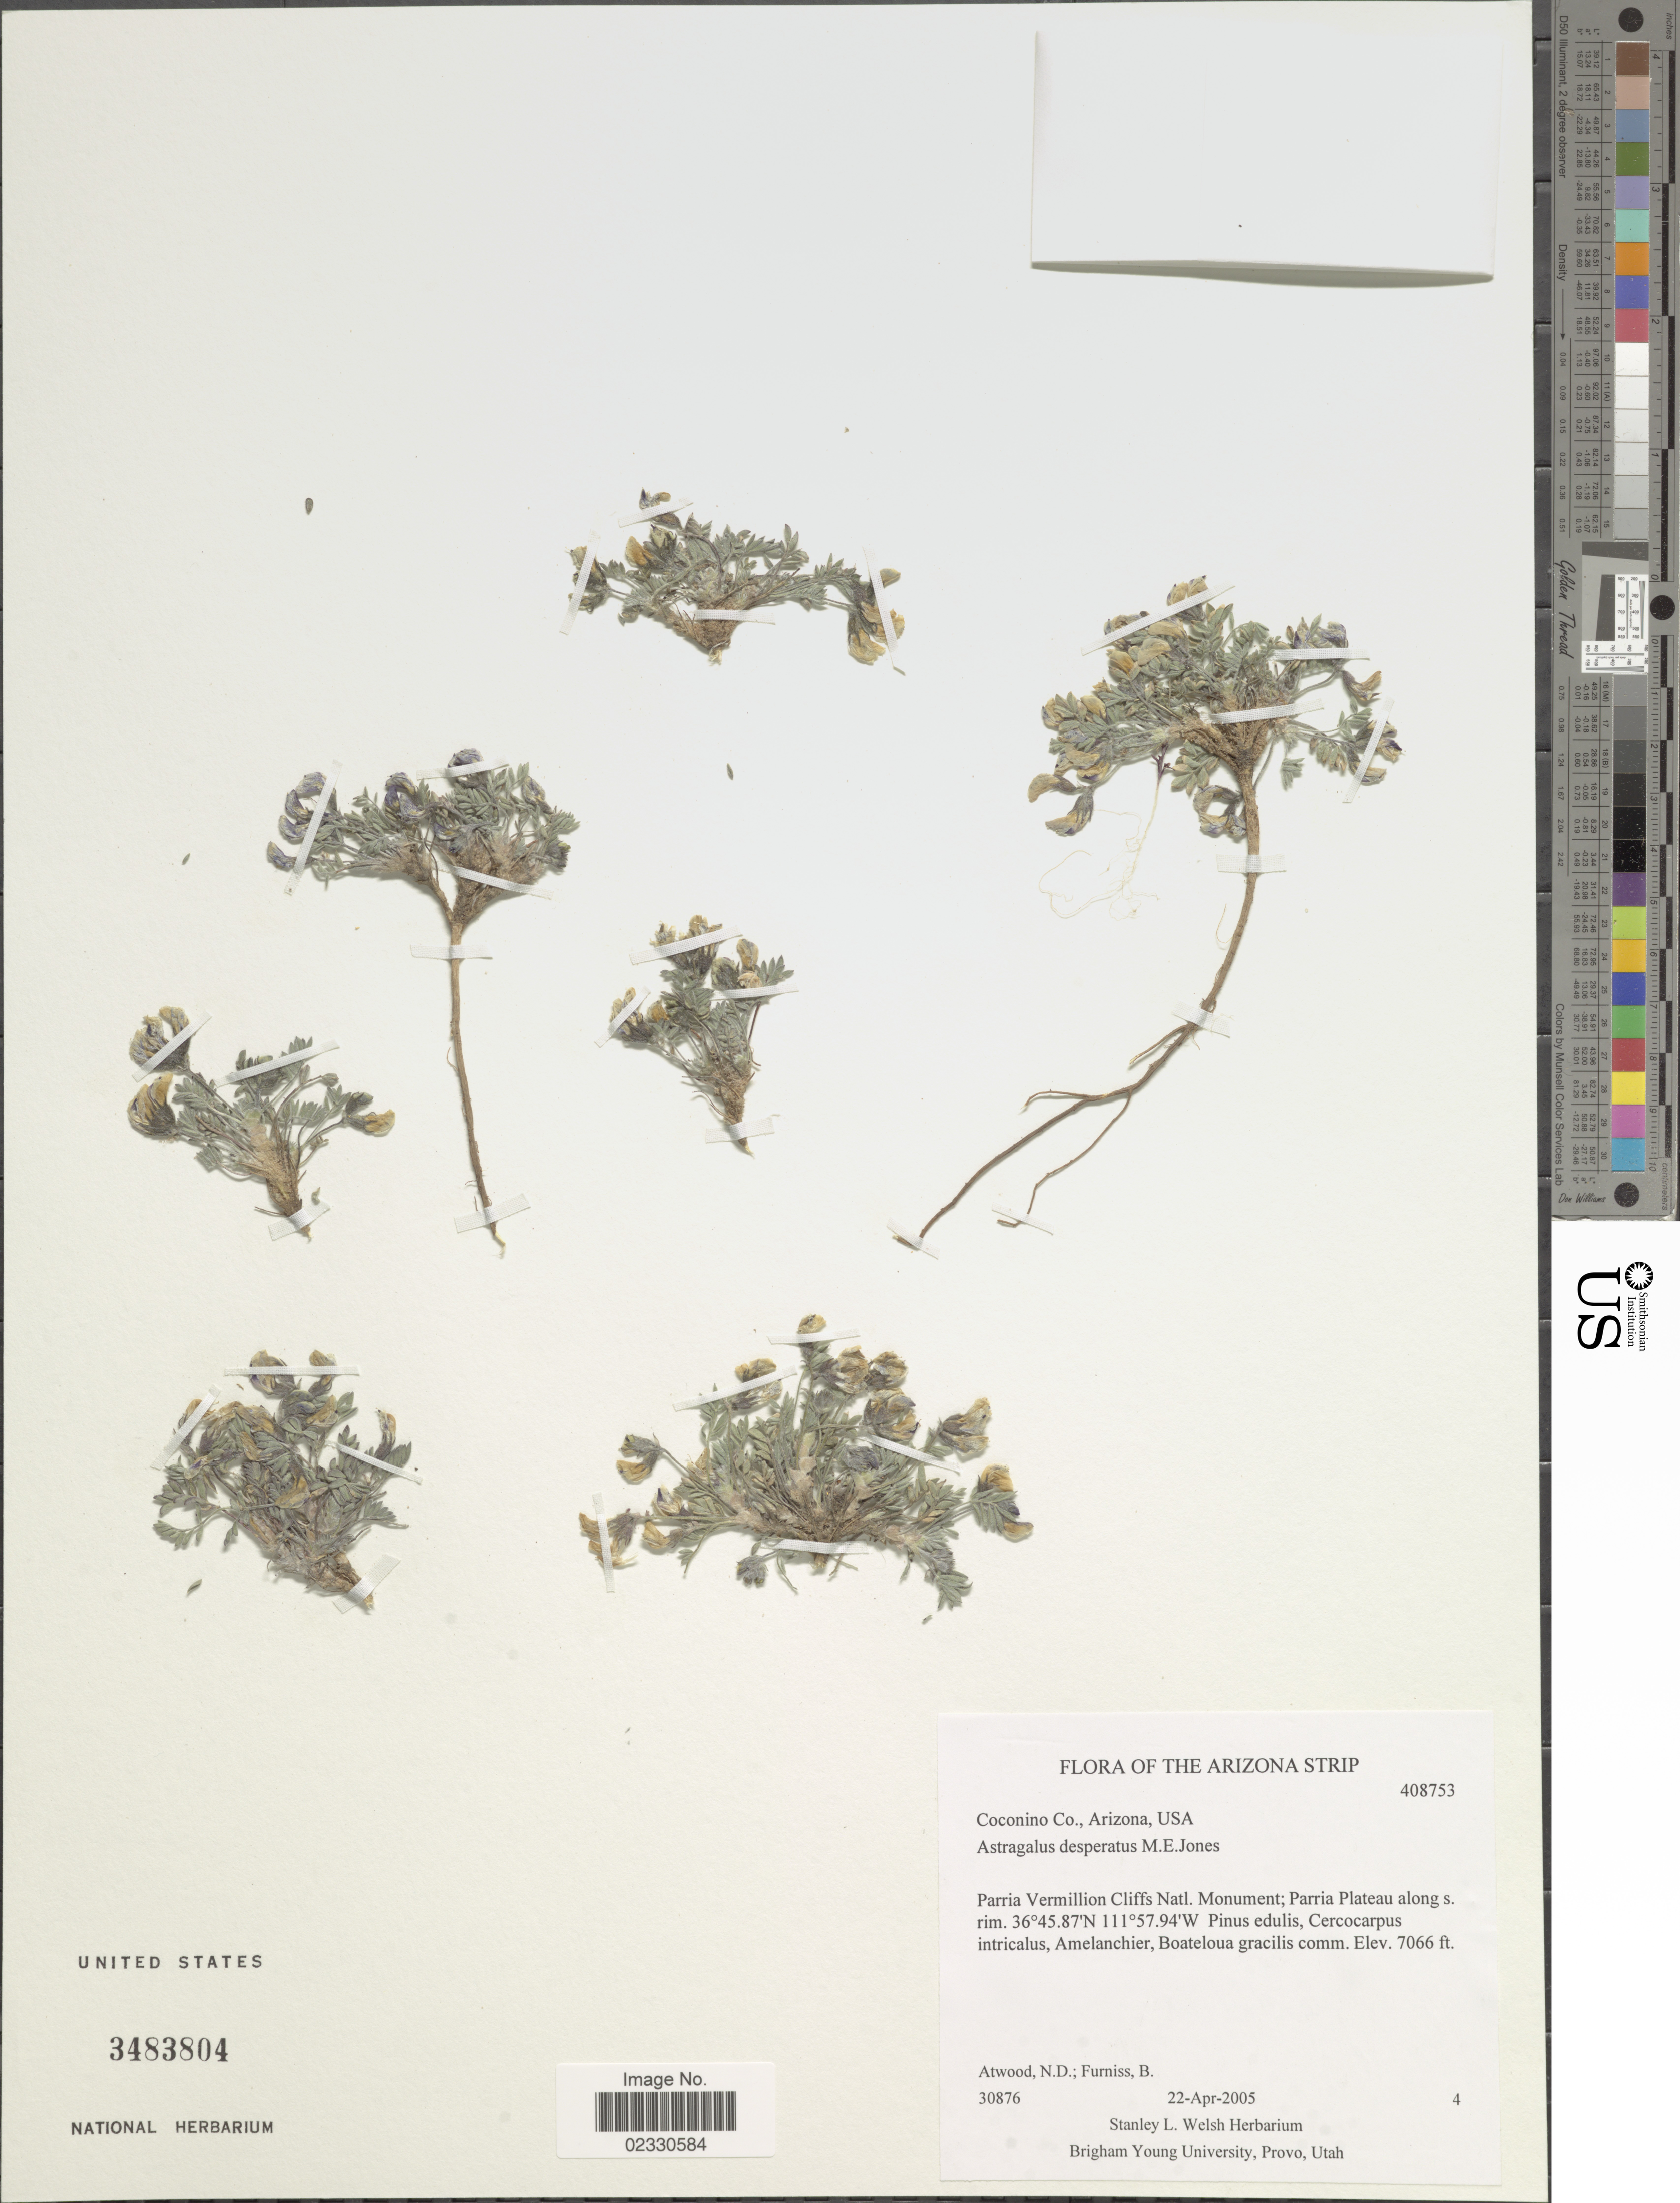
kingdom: Plantae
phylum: Tracheophyta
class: Magnoliopsida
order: Fabales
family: Fabaceae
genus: Astragalus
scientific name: Astragalus desperatus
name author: M.E. Jones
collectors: N. Atwood & B. Furniss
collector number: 30876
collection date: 2005-04-22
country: United States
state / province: Arizona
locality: The Arizona Strip, Parria Vermillion Cliffs Natl. Monument, Parria Plateau along s. rim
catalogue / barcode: US 3483804